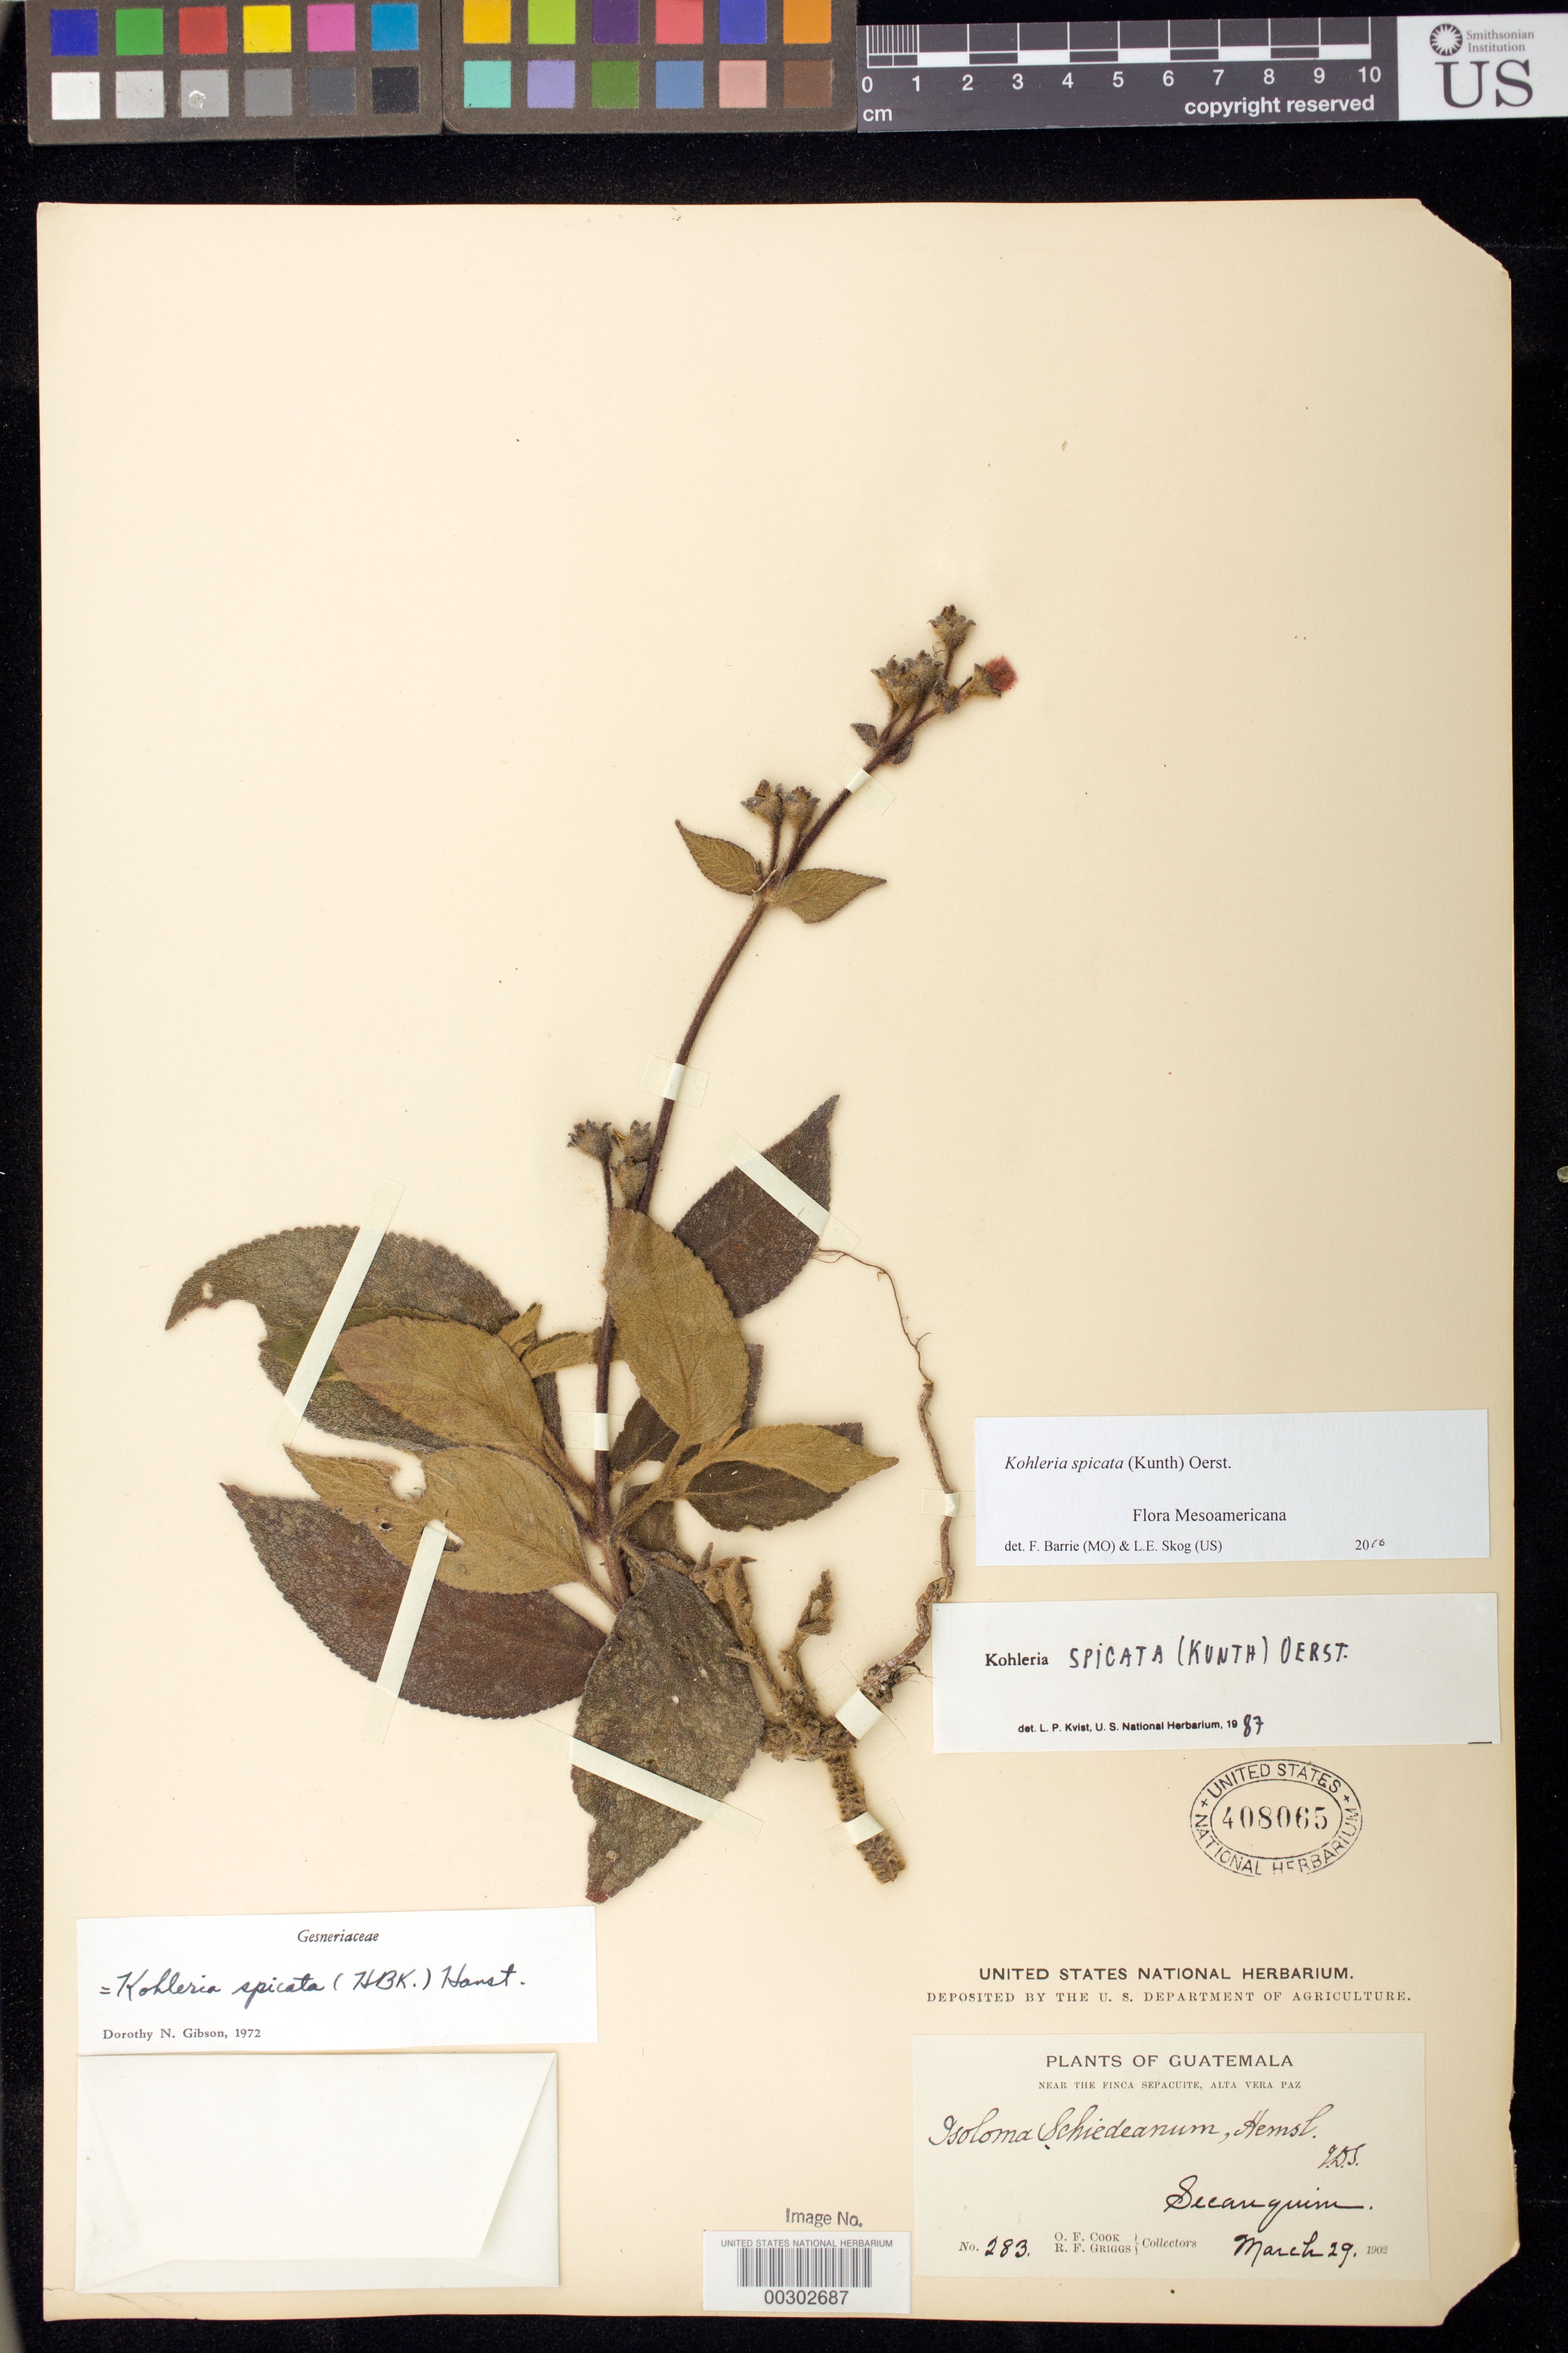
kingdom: Plantae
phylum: Tracheophyta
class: Magnoliopsida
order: Lamiales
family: Gesneriaceae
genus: Kohleria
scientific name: Kohleria spicata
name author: (Kunth) Oerst.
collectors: O. F. Cook & R. F. Griggs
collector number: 283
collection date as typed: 29 Mar 1902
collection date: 1902-03-29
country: Guatemala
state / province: Alta Verapaz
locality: Near the Finca Sepacuite, Secanquim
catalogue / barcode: US 408065